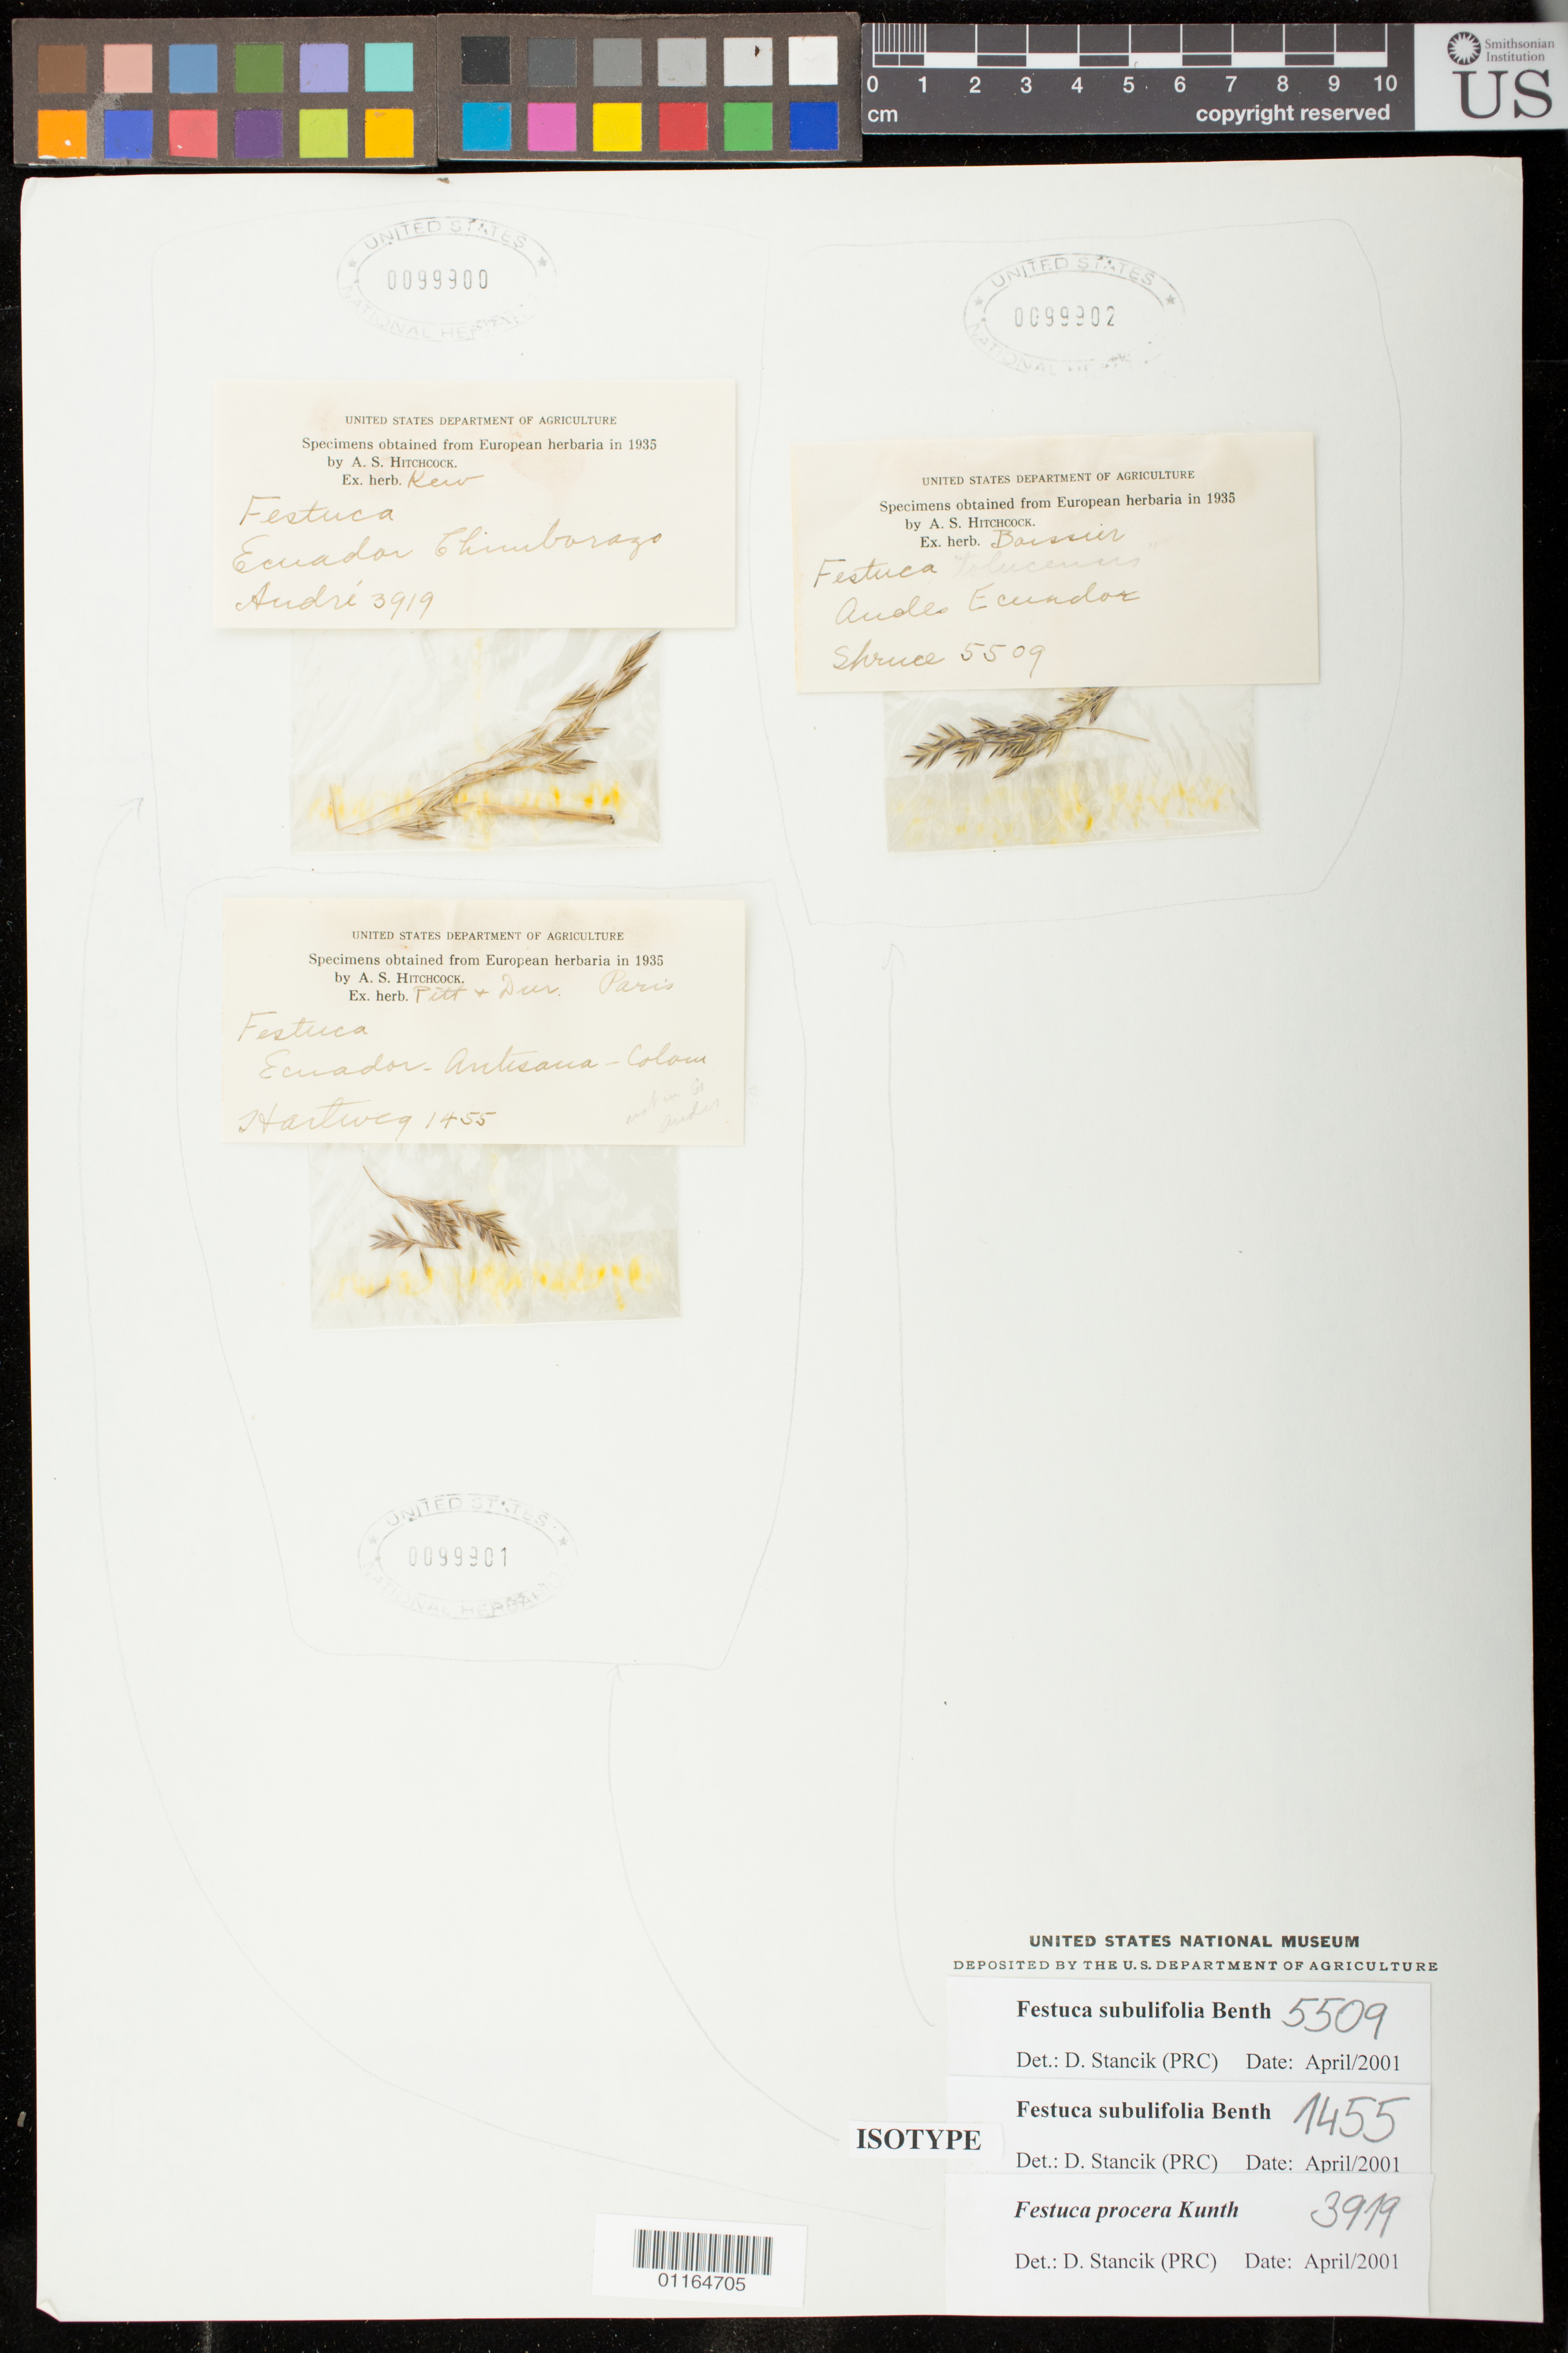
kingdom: Plantae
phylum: Tracheophyta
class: Liliopsida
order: Poales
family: Poaceae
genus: Festuca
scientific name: Festuca subulifolia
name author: Benth.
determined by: Stancik, D., (PRC), Univerzity Karlovy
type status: Isosyntype; Isolectotype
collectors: K. T. Hartweg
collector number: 1455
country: Colombia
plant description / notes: Fragmentary material of type specimen ex herb. Pitt. & Dur. (Paris). Also mounted on sheet are 2 other elements, apparently not types of this name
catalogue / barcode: US 99901